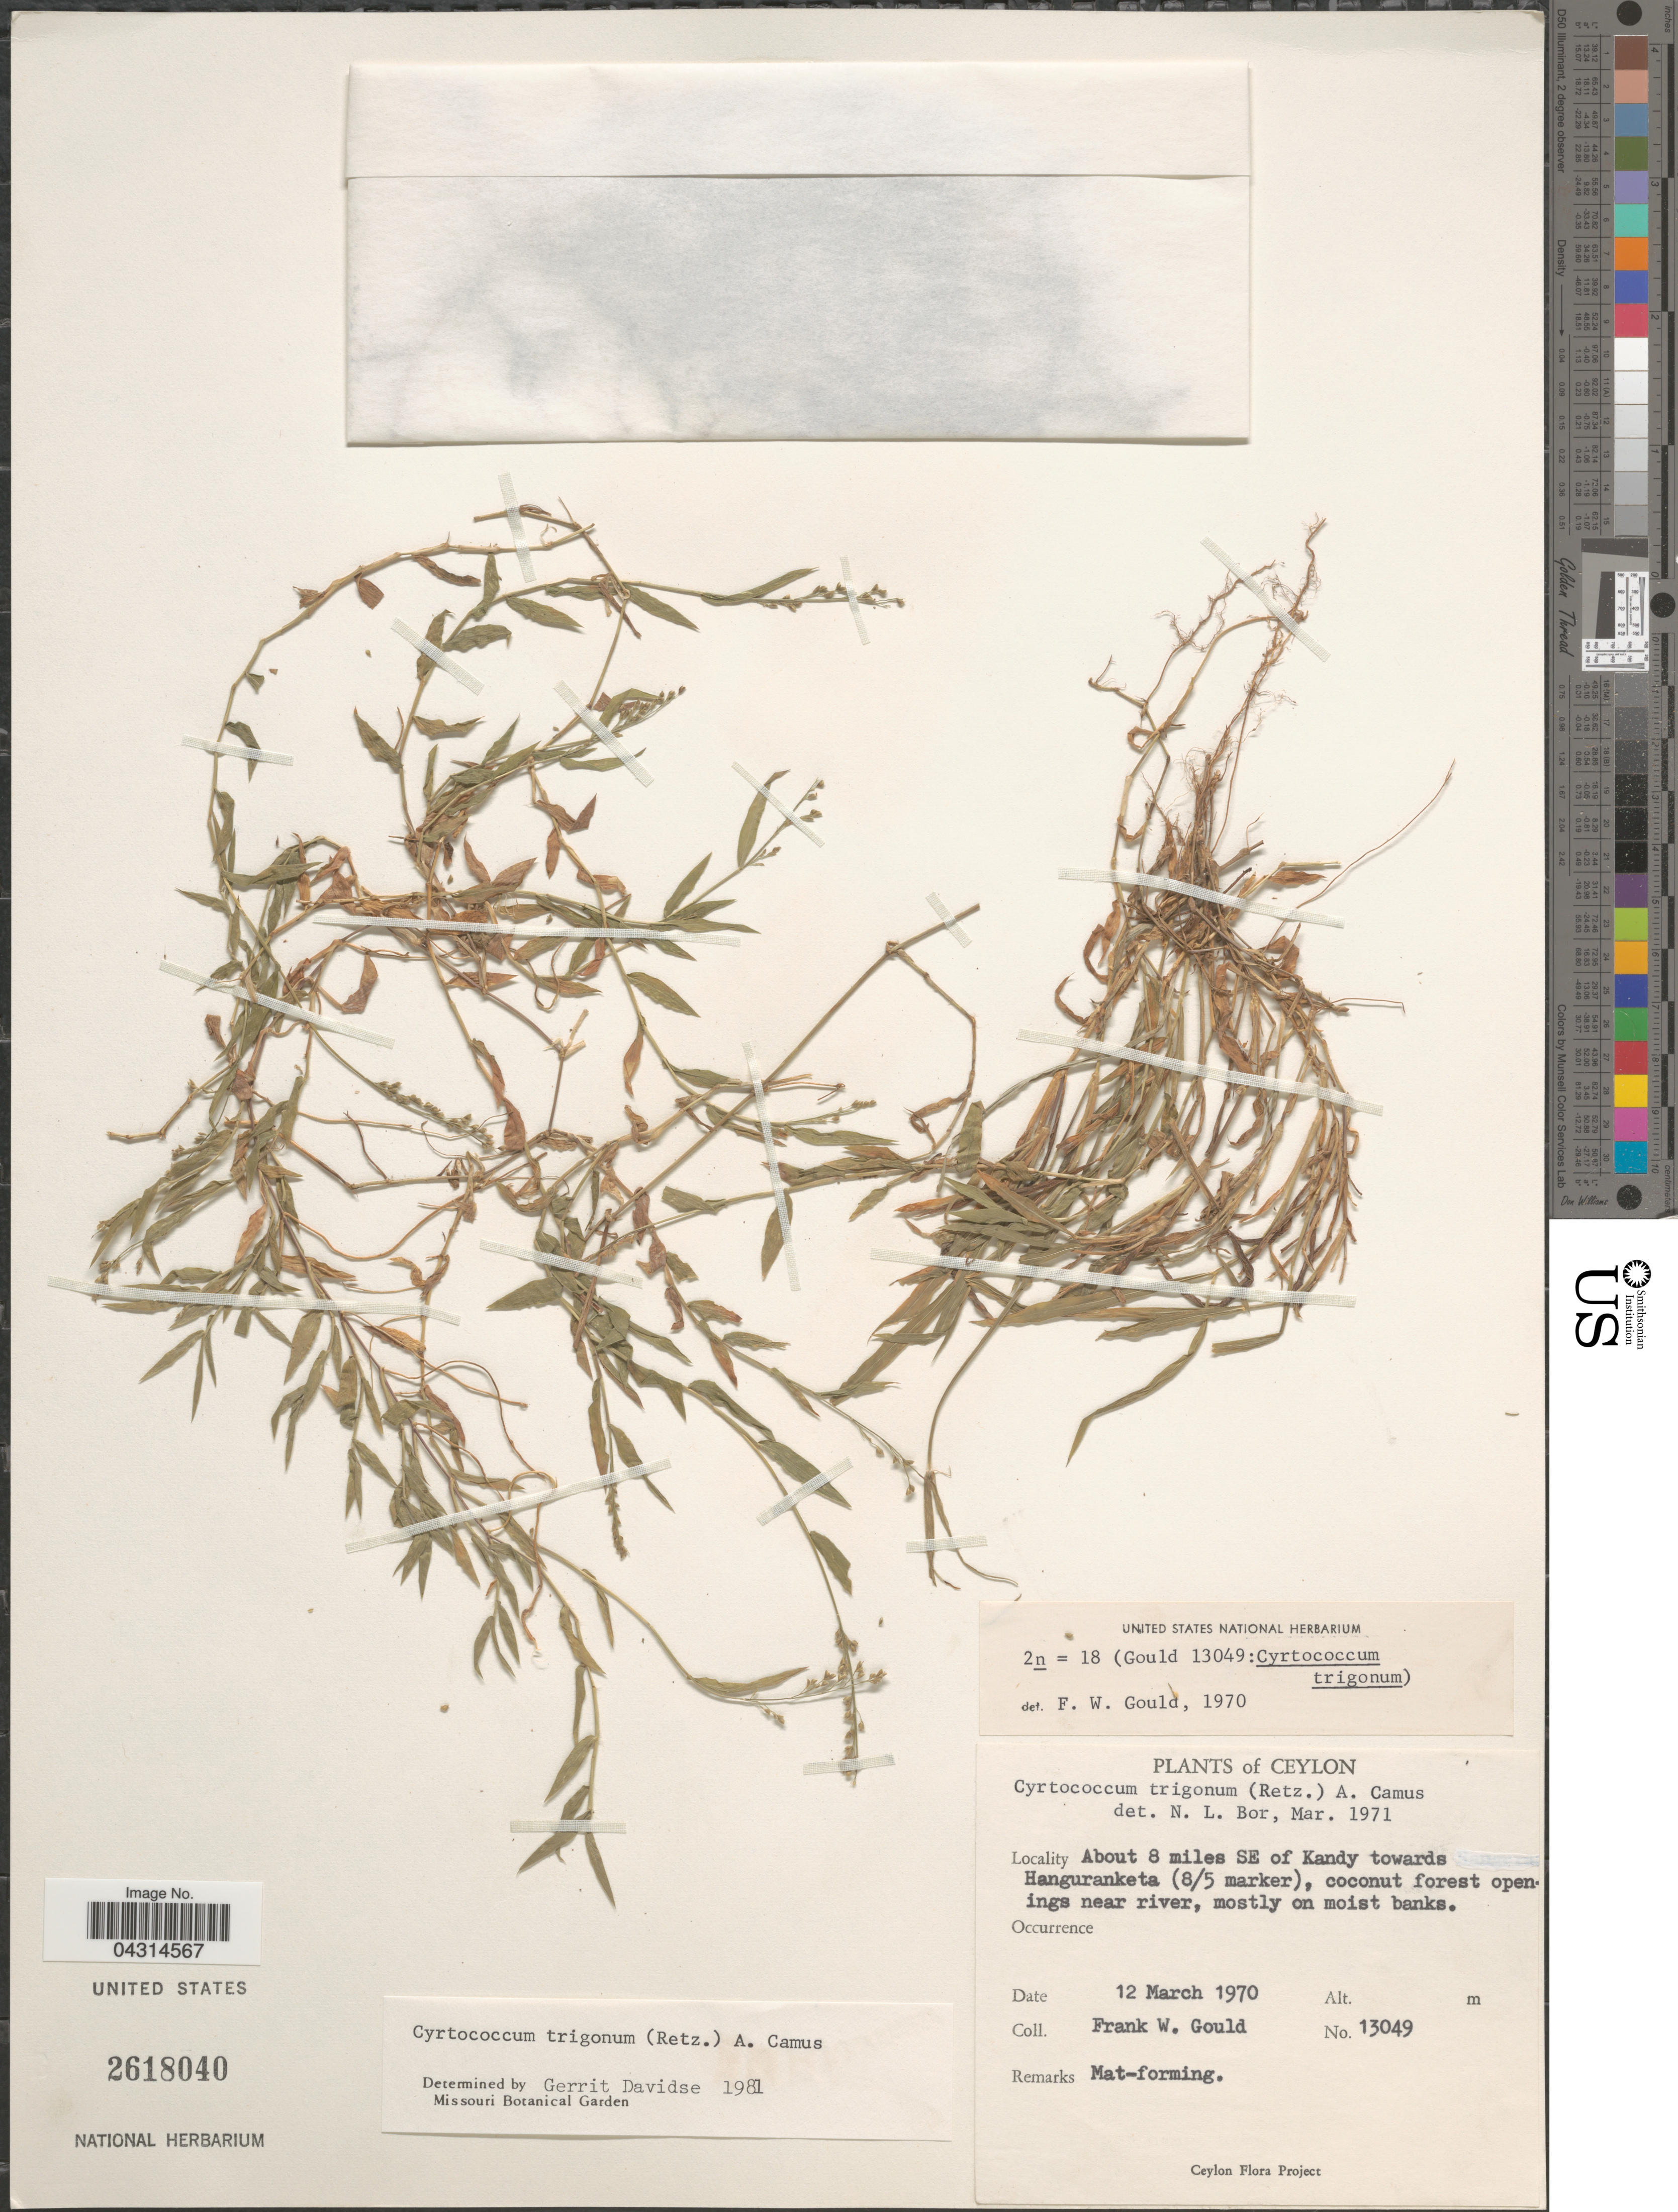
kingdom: Plantae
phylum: Tracheophyta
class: Liliopsida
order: Poales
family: Poaceae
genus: Cyrtococcum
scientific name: Cyrtococcum trigonum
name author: (Retz.) A. Camus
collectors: F. W. Gould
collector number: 13049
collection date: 1970-03-12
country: Sri Lanka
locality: Ceylon. About 8 miles SE of Kandy towards Hanguranketa (8/5 marker), coconut forest openings near river, mostly on moist banks.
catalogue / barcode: US 2618040